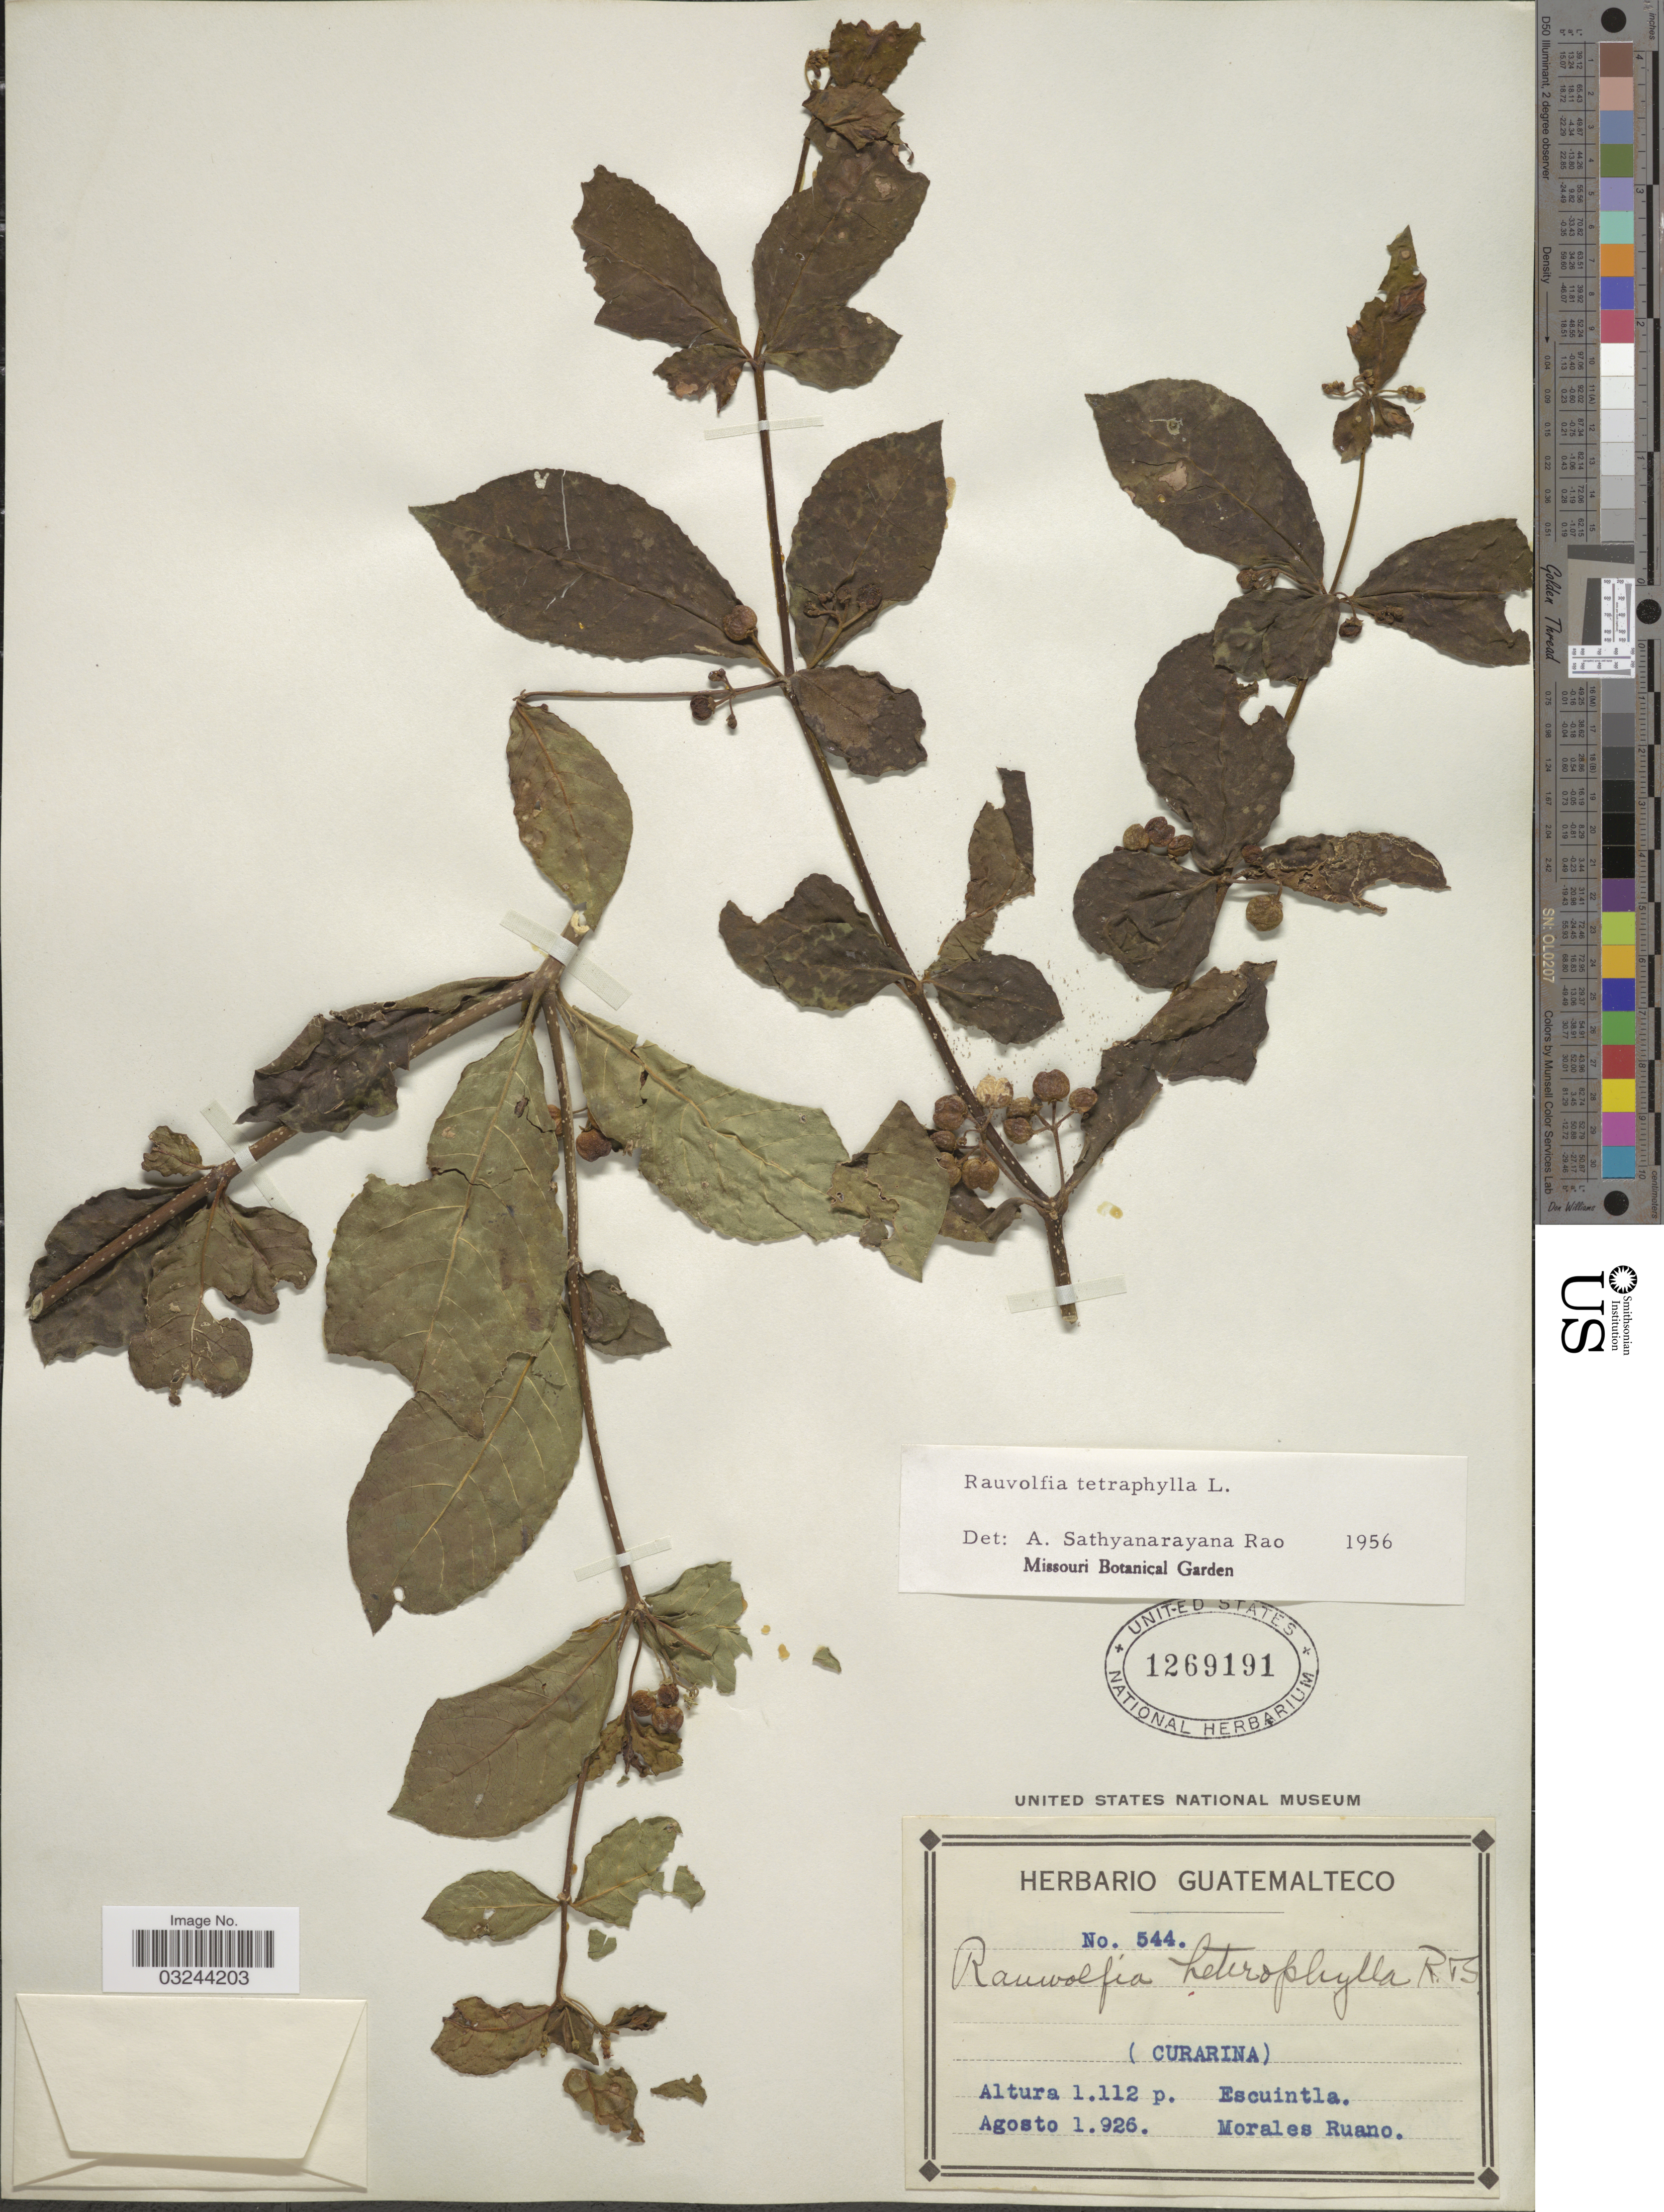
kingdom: Plantae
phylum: Tracheophyta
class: Magnoliopsida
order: Gentianales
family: Apocynaceae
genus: Rauvolfia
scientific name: Rauvolfia tetraphylla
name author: L.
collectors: M. Ruano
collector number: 544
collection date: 1926-08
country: Guatemala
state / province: Escuintla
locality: (Curarina).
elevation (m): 339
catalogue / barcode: US 1269191